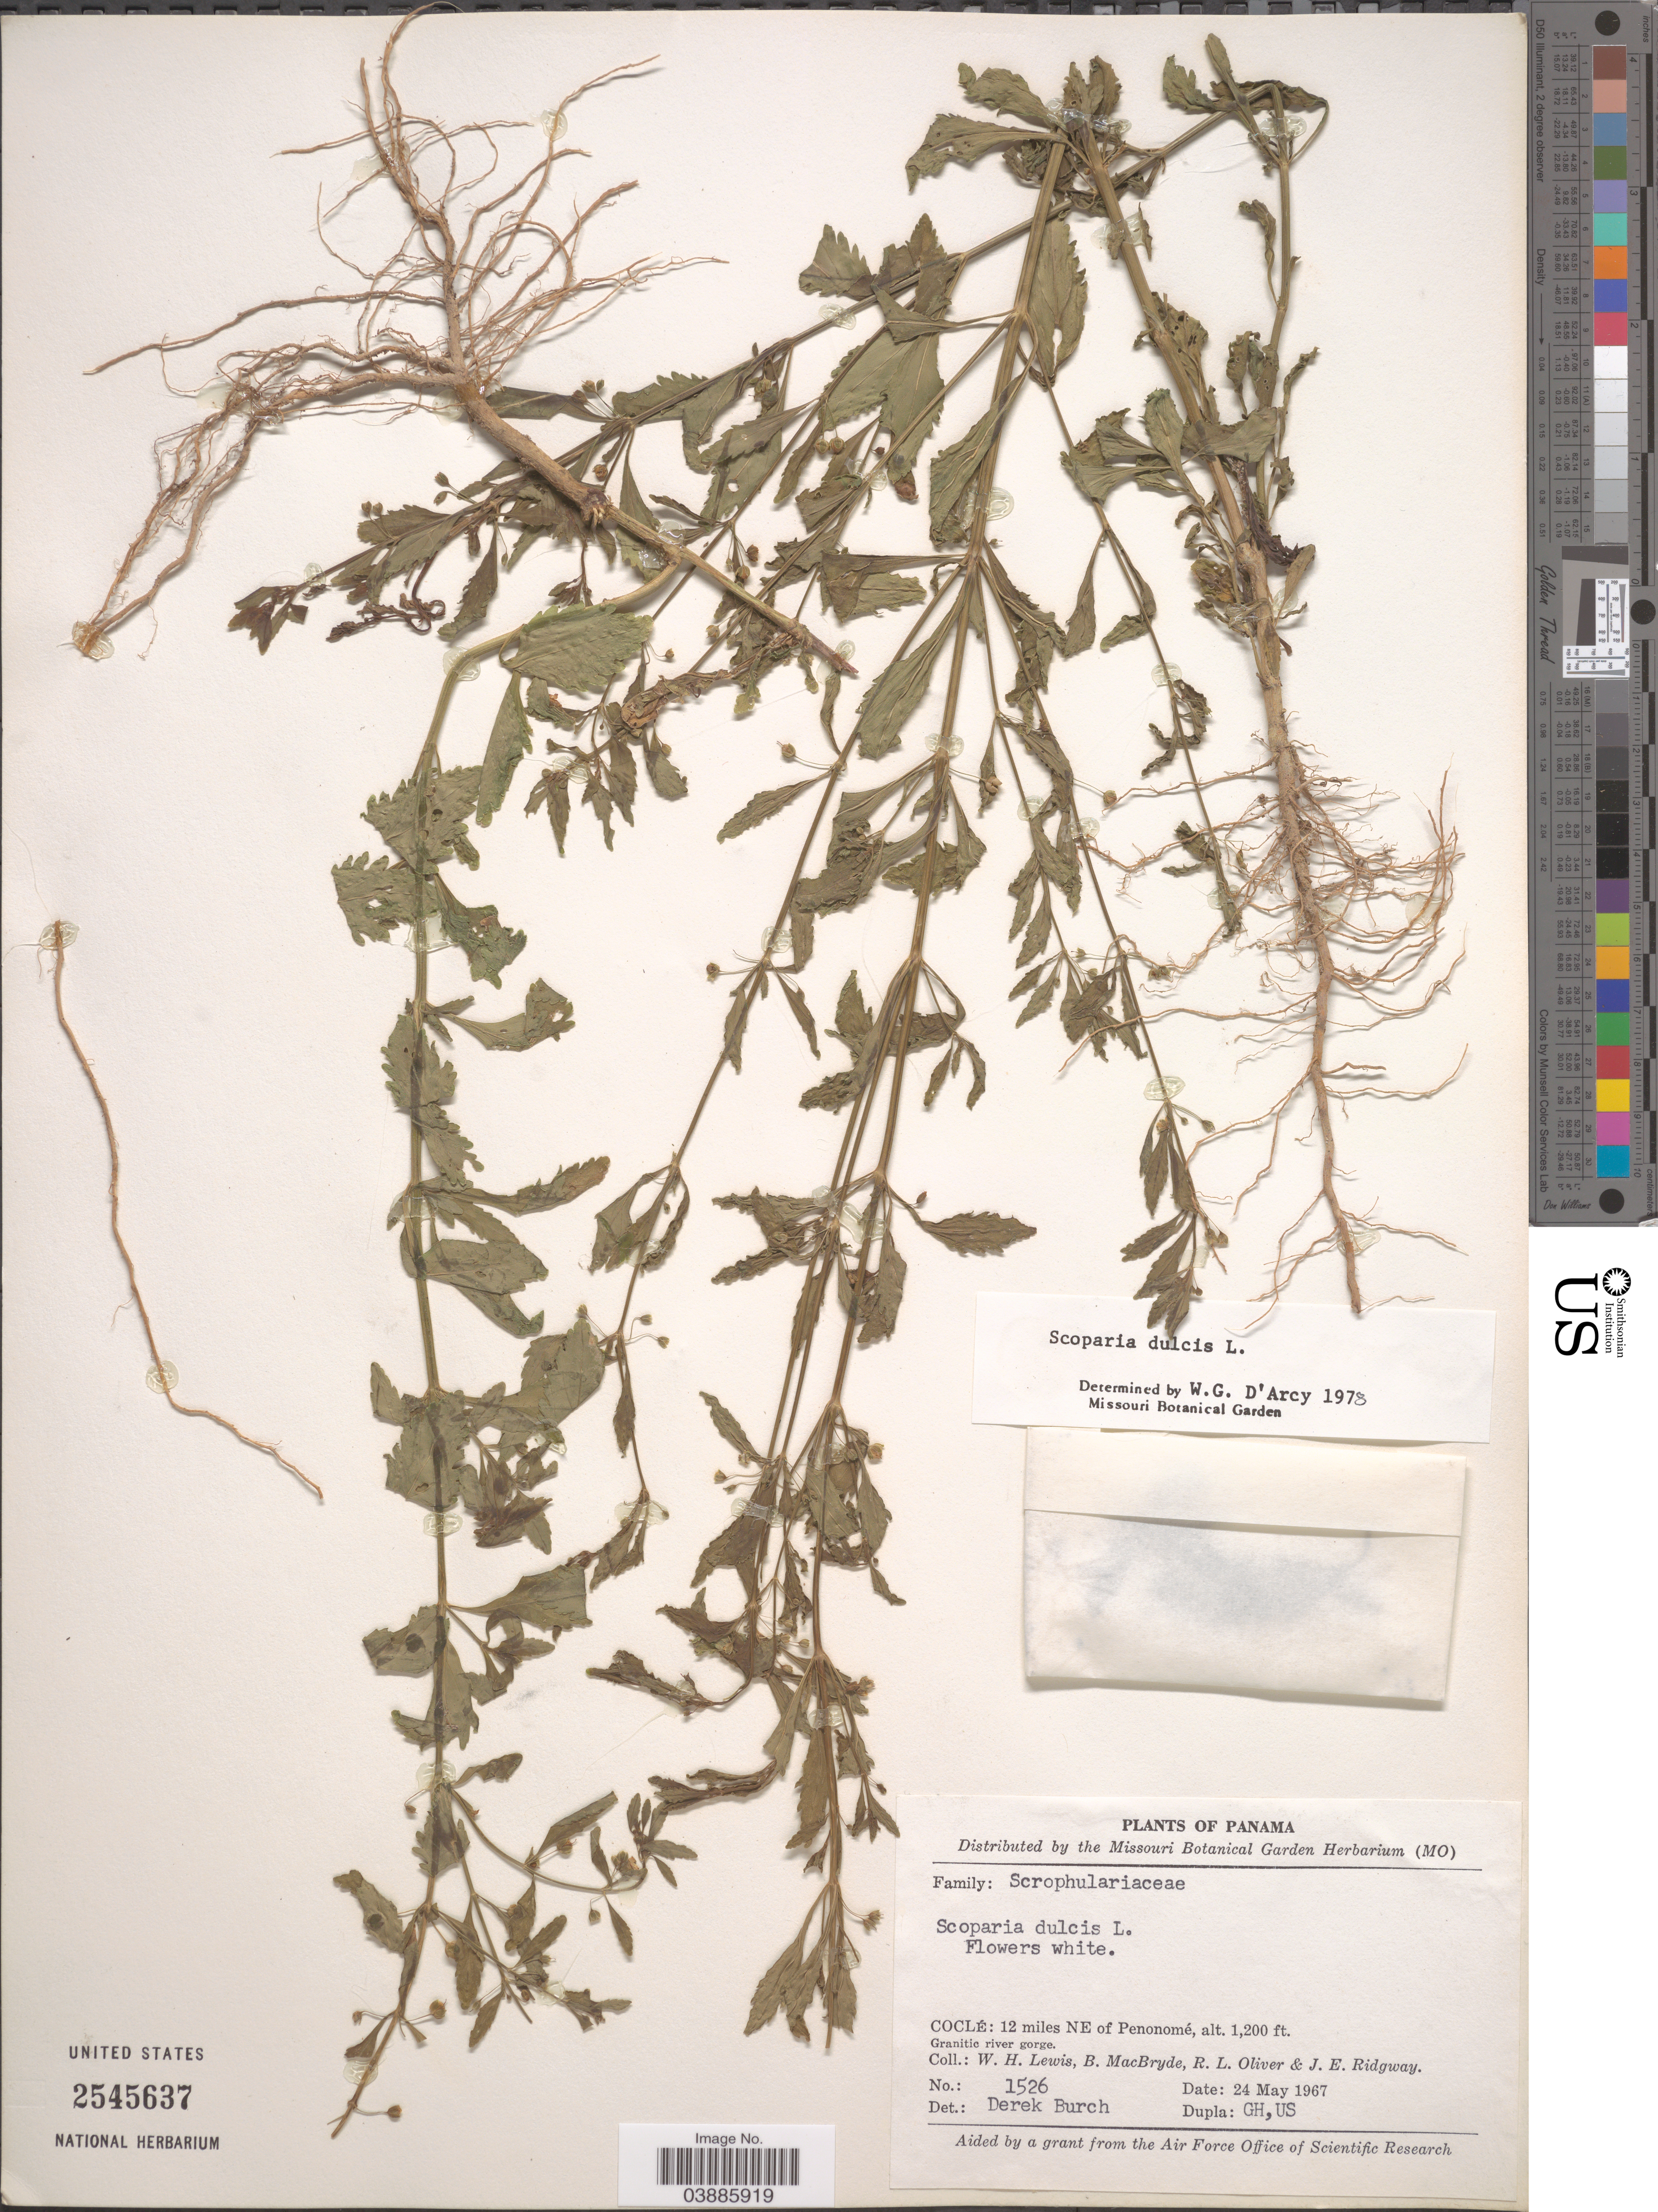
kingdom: Plantae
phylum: Tracheophyta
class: Magnoliopsida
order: Lamiales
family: Plantaginaceae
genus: Scoparia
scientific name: Scoparia dulcis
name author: L.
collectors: W. H. Lewis, B. MacBryde, R. Oliver & J. Ridgway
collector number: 1526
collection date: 1967-05-24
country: Panama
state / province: Cocle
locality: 12 miles NE of Penonomé.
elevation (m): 366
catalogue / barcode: US 2545637